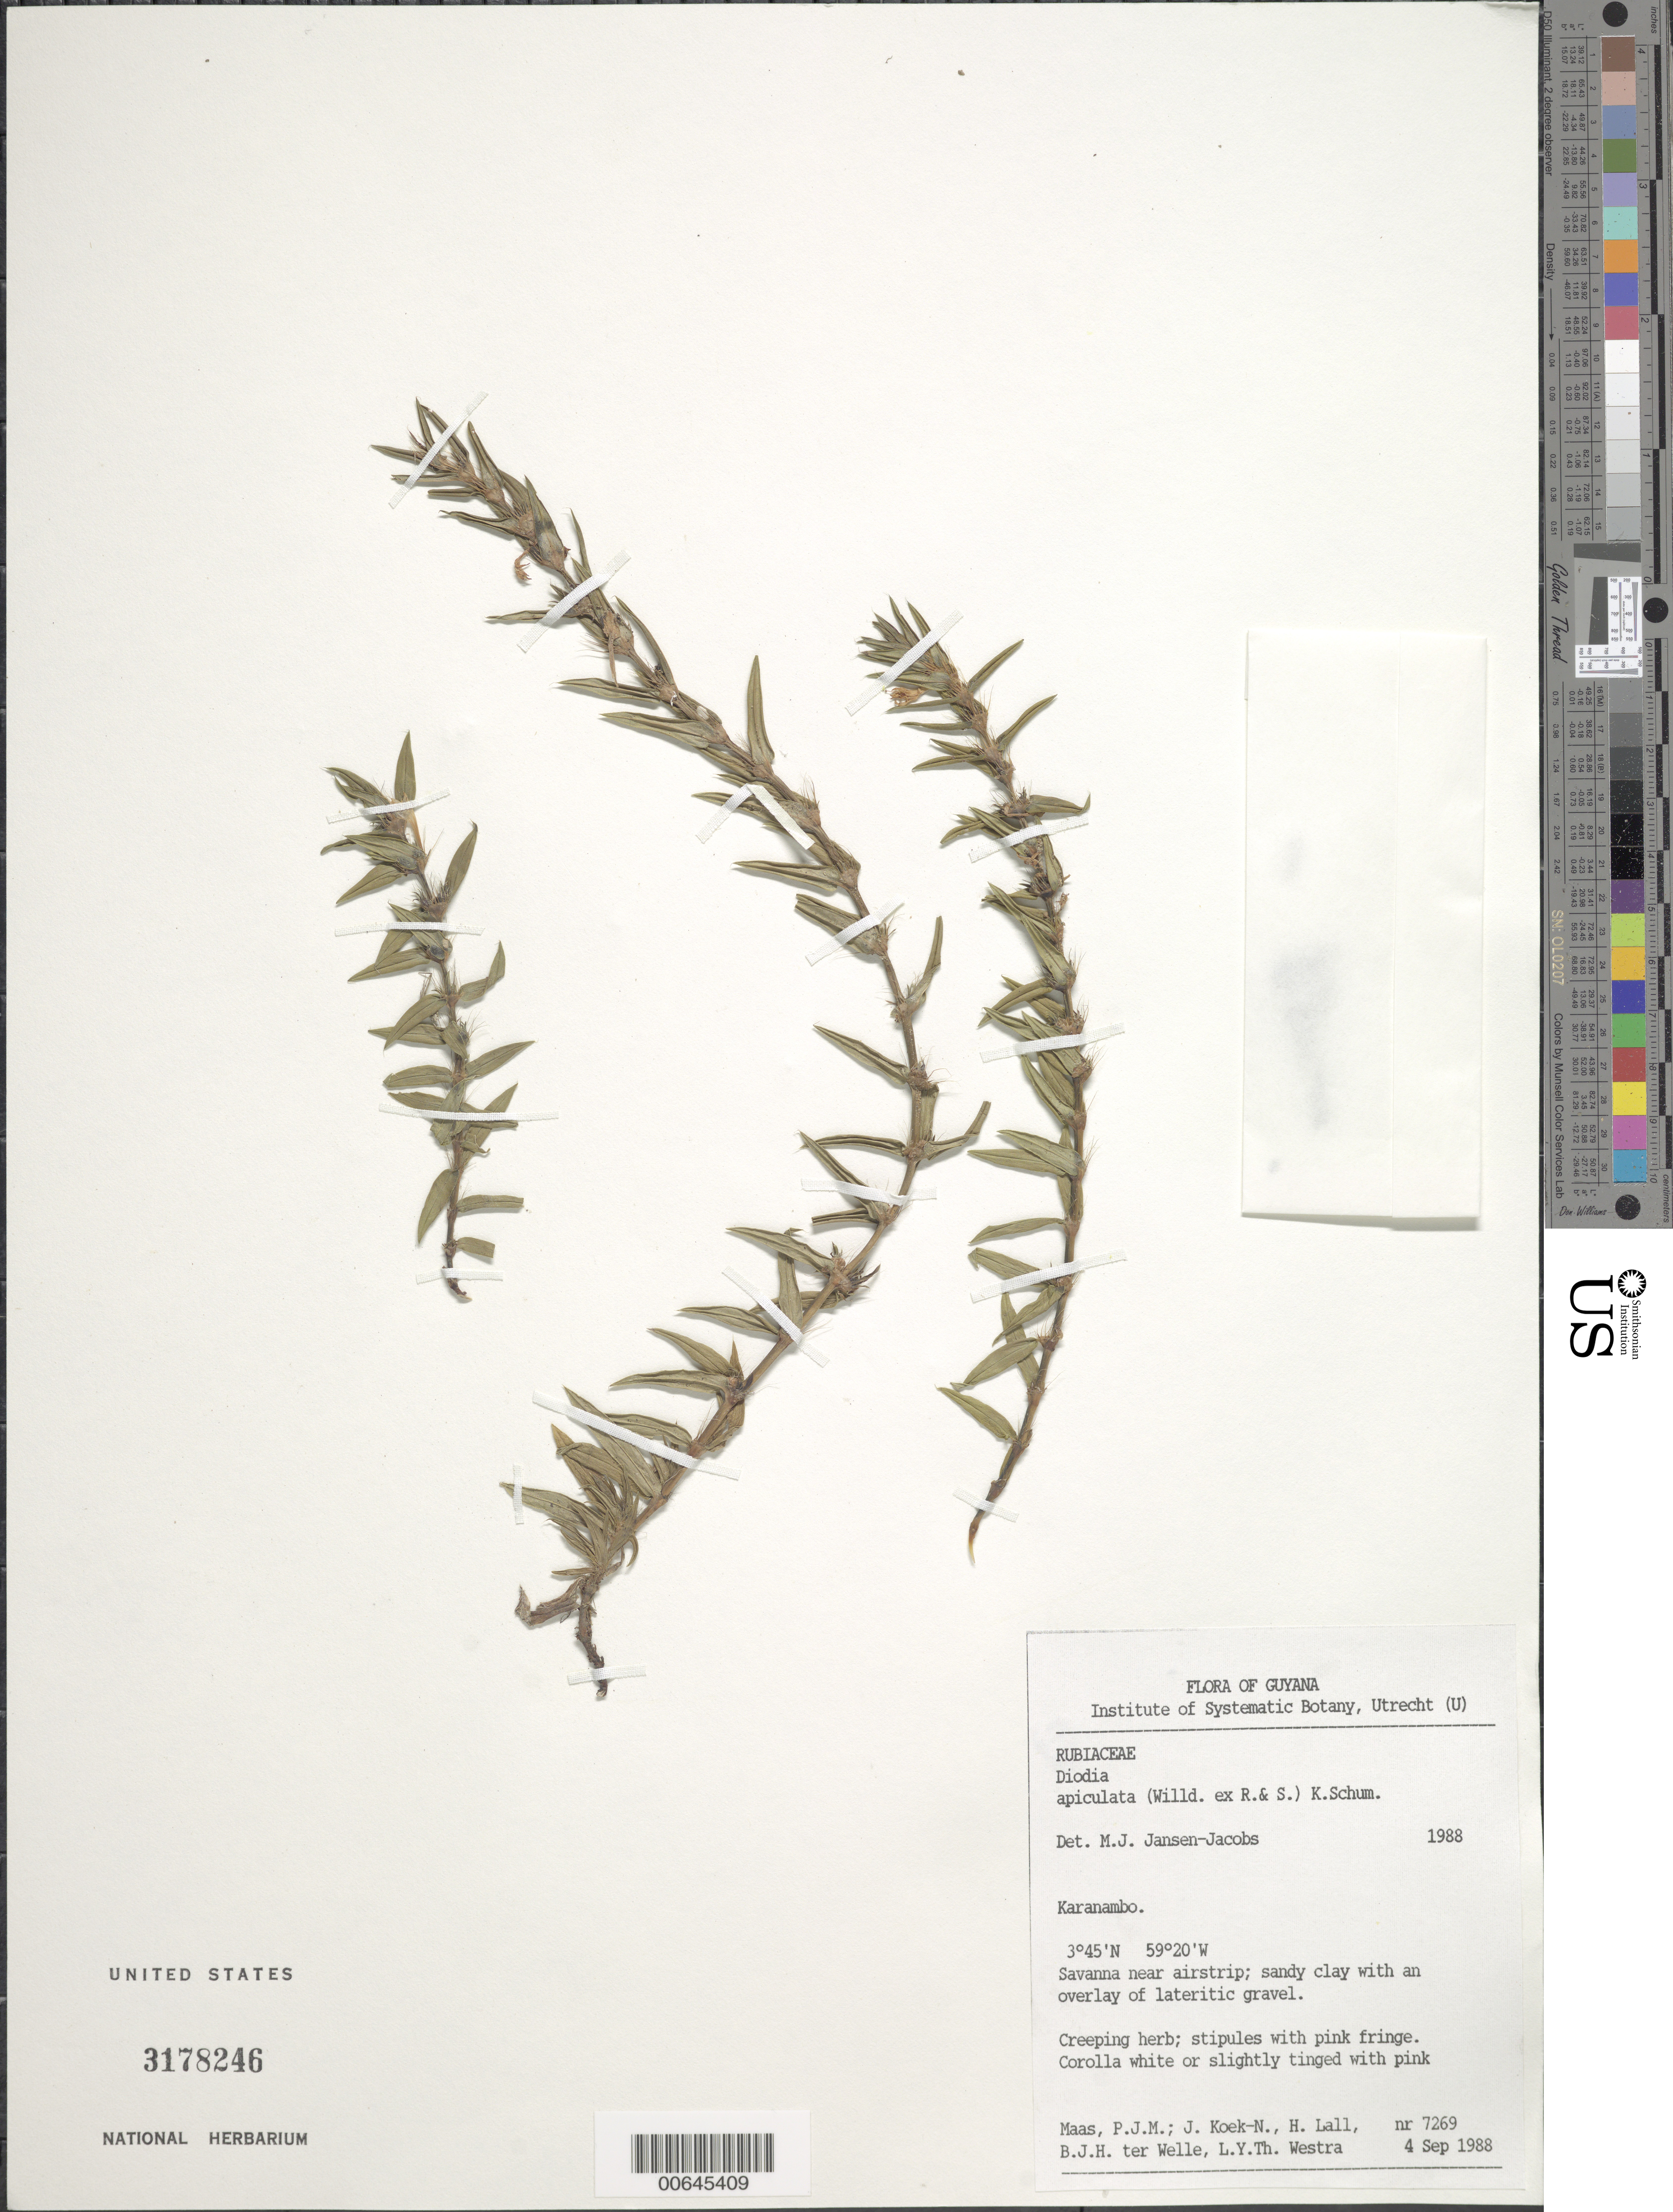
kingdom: Plantae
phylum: Tracheophyta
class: Magnoliopsida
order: Gentianales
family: Rubiaceae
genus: Diodia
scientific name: Diodia apiculata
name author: (Willd. ex Roem. & Schult.) K. Schum.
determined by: Jansen-Jacobs, M. J., (U), Nationaal Herbarium Nederland, Utrecht University branch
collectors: P. Maas, J. Koek-Noorman, H. Lall, B. Welle & L. Y. T. Westra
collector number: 7269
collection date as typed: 4-Sep-88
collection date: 1988-09-04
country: Guyana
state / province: U. Takutu-U. Essequibo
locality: Karanambo, savanna near airstrip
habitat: Sandy clay, lateritic gravel overlay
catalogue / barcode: US 3178246